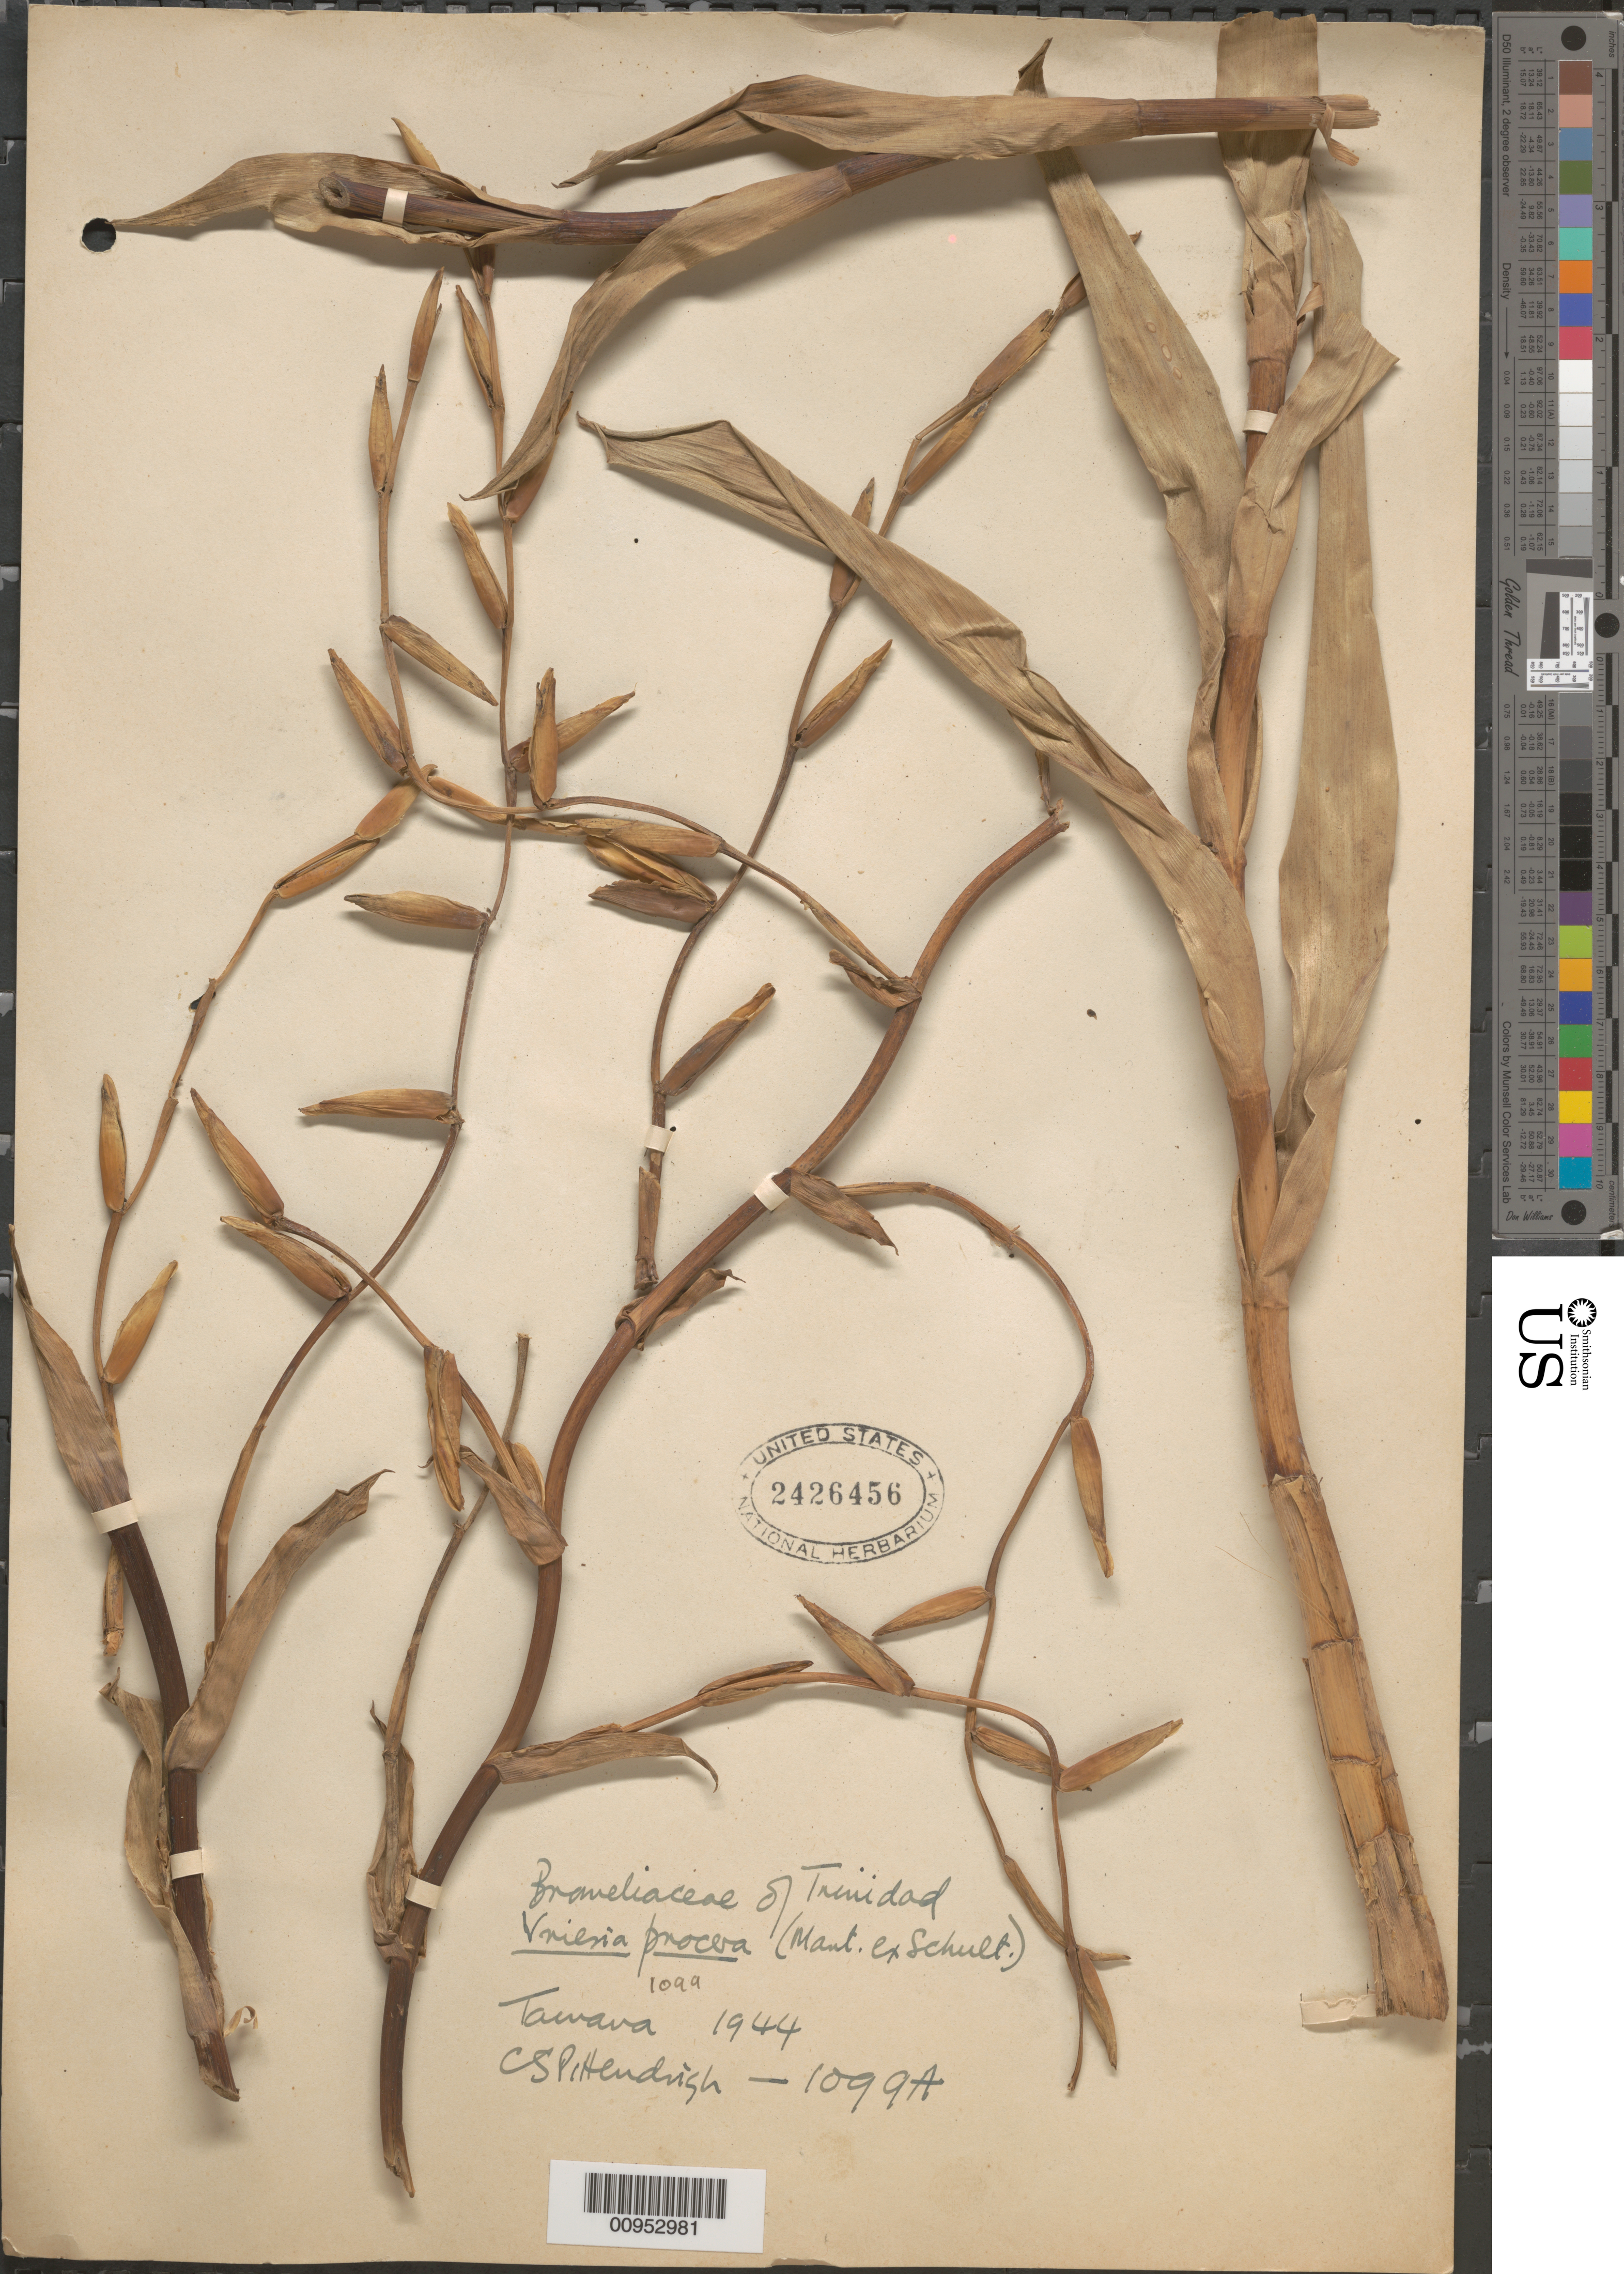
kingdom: Plantae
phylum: Tracheophyta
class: Liliopsida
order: Poales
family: Bromeliaceae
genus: Vriesea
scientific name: Vriesea procera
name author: (Mart. ex Schult. & Schult. f.) Wittm.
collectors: C. S. Pittendrigh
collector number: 1099A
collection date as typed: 1944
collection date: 1944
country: Trinidad and Tobago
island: Trinidad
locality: Tamana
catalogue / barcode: US 2426456